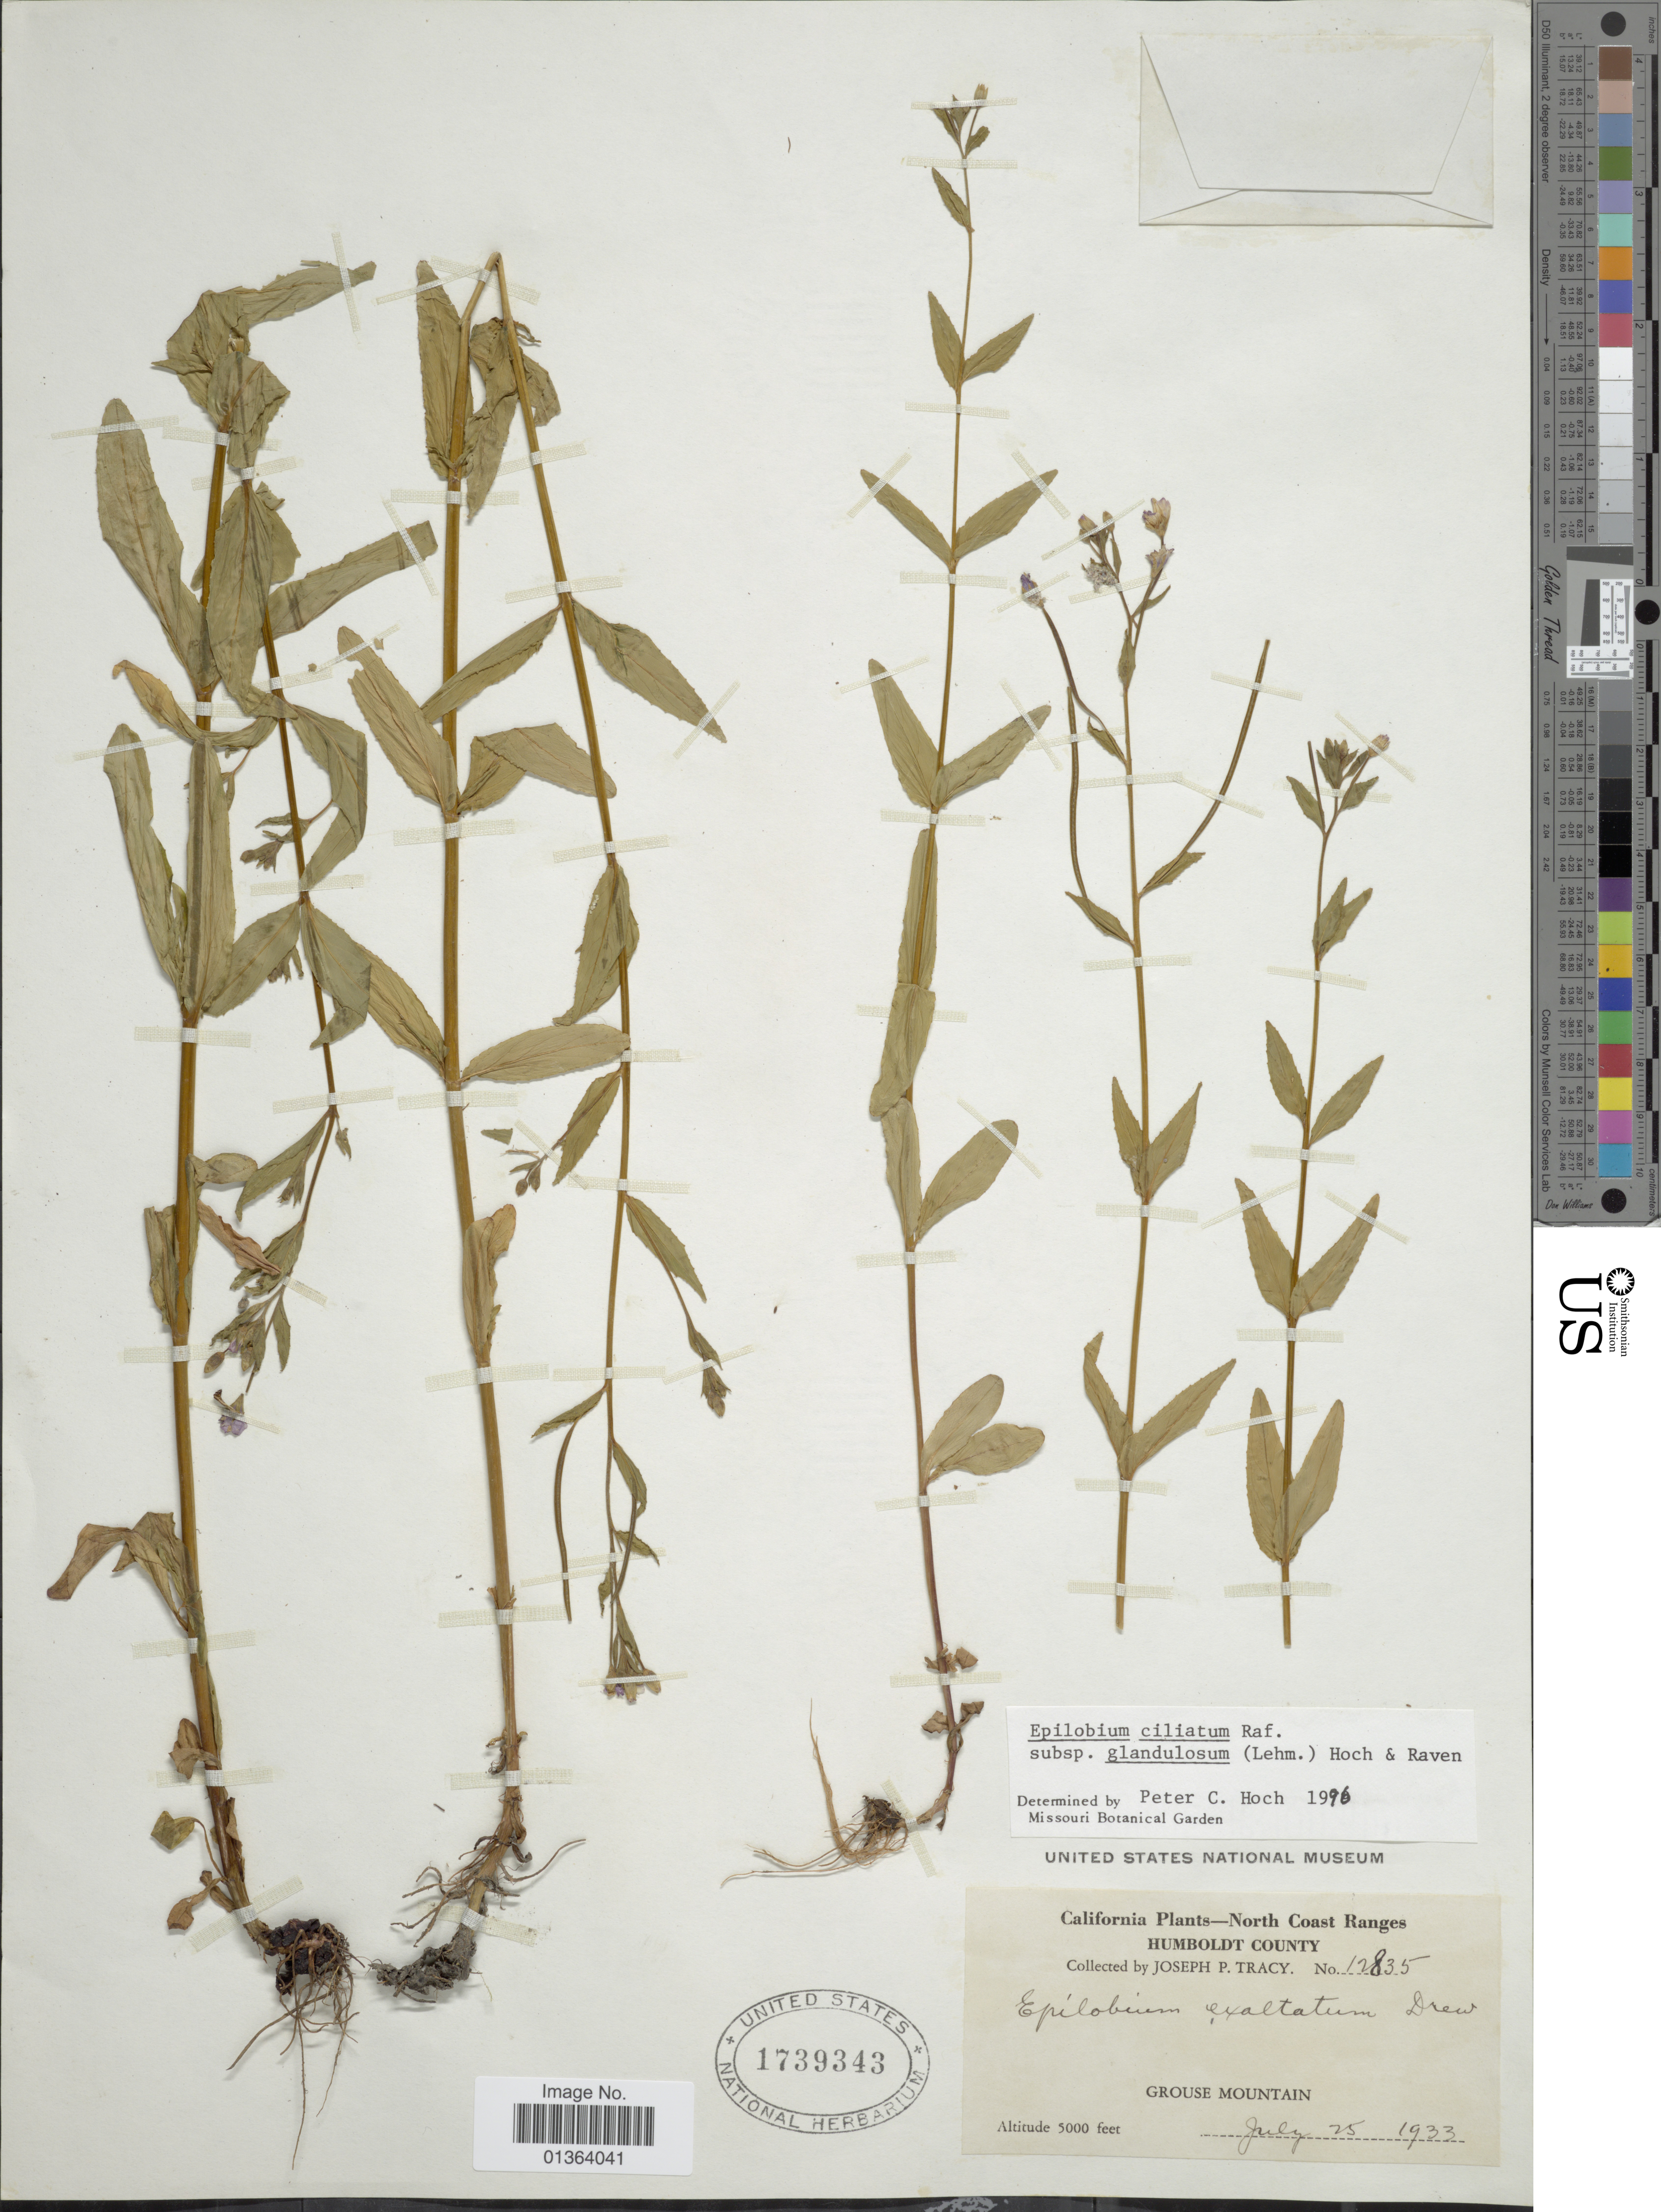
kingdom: Plantae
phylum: Tracheophyta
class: Magnoliopsida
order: Myrtales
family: Onagraceae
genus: Epilobium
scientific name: Epilobium ciliatum subsp. glandulosum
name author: (Lehm.) Hoch & P.H. Raven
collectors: J. Tracy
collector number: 12835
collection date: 1933-07-25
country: United States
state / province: California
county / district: Humboldt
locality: North Coast Ranges. Humboldt County. Grouse Mountain.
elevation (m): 1524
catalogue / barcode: US 1739343